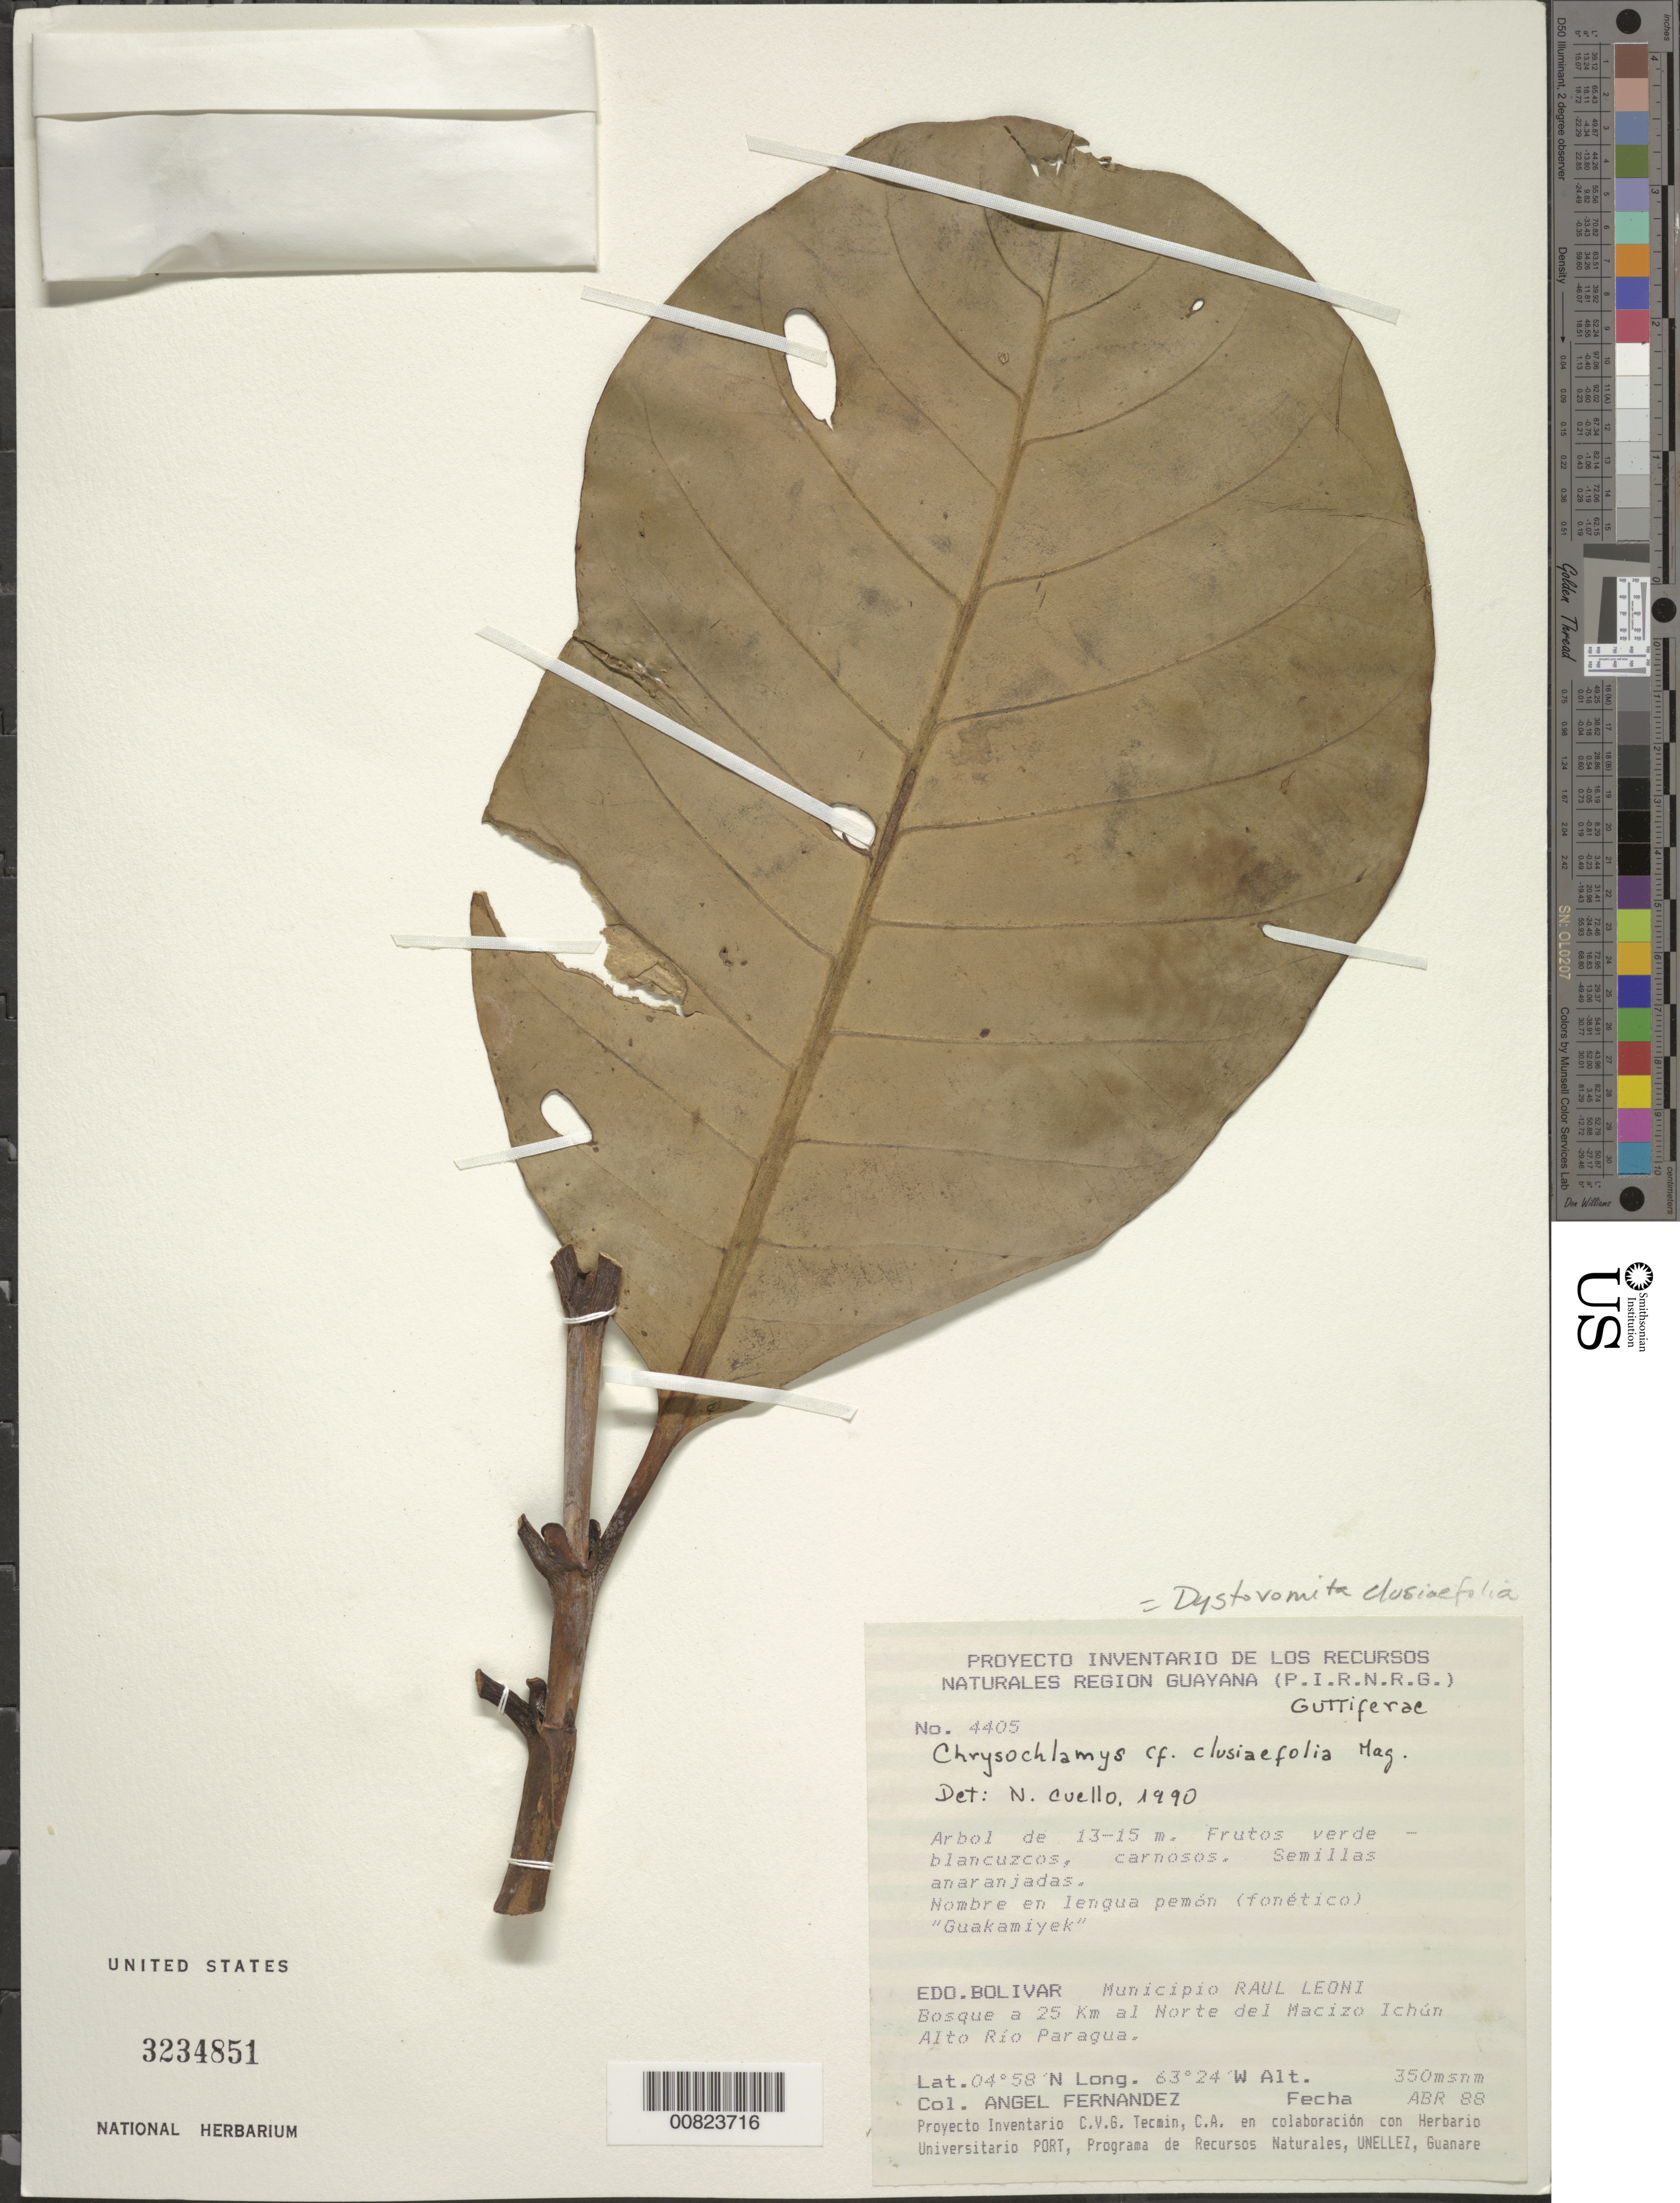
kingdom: Plantae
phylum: Tracheophyta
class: Magnoliopsida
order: Malpighiales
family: Clusiaceae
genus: Dystovomita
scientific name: Dystovomita clusiifolia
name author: (Maguire) D'Arcy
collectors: A. Fernández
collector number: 4405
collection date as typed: Apr-88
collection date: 1988-04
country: Venezuela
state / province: Bolívar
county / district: Angostura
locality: Mun. Raúl Leoni [=Angostura], 25 km N del Macizo Ichún, alto Río Paragua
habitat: Forest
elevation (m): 350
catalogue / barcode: US 3234851